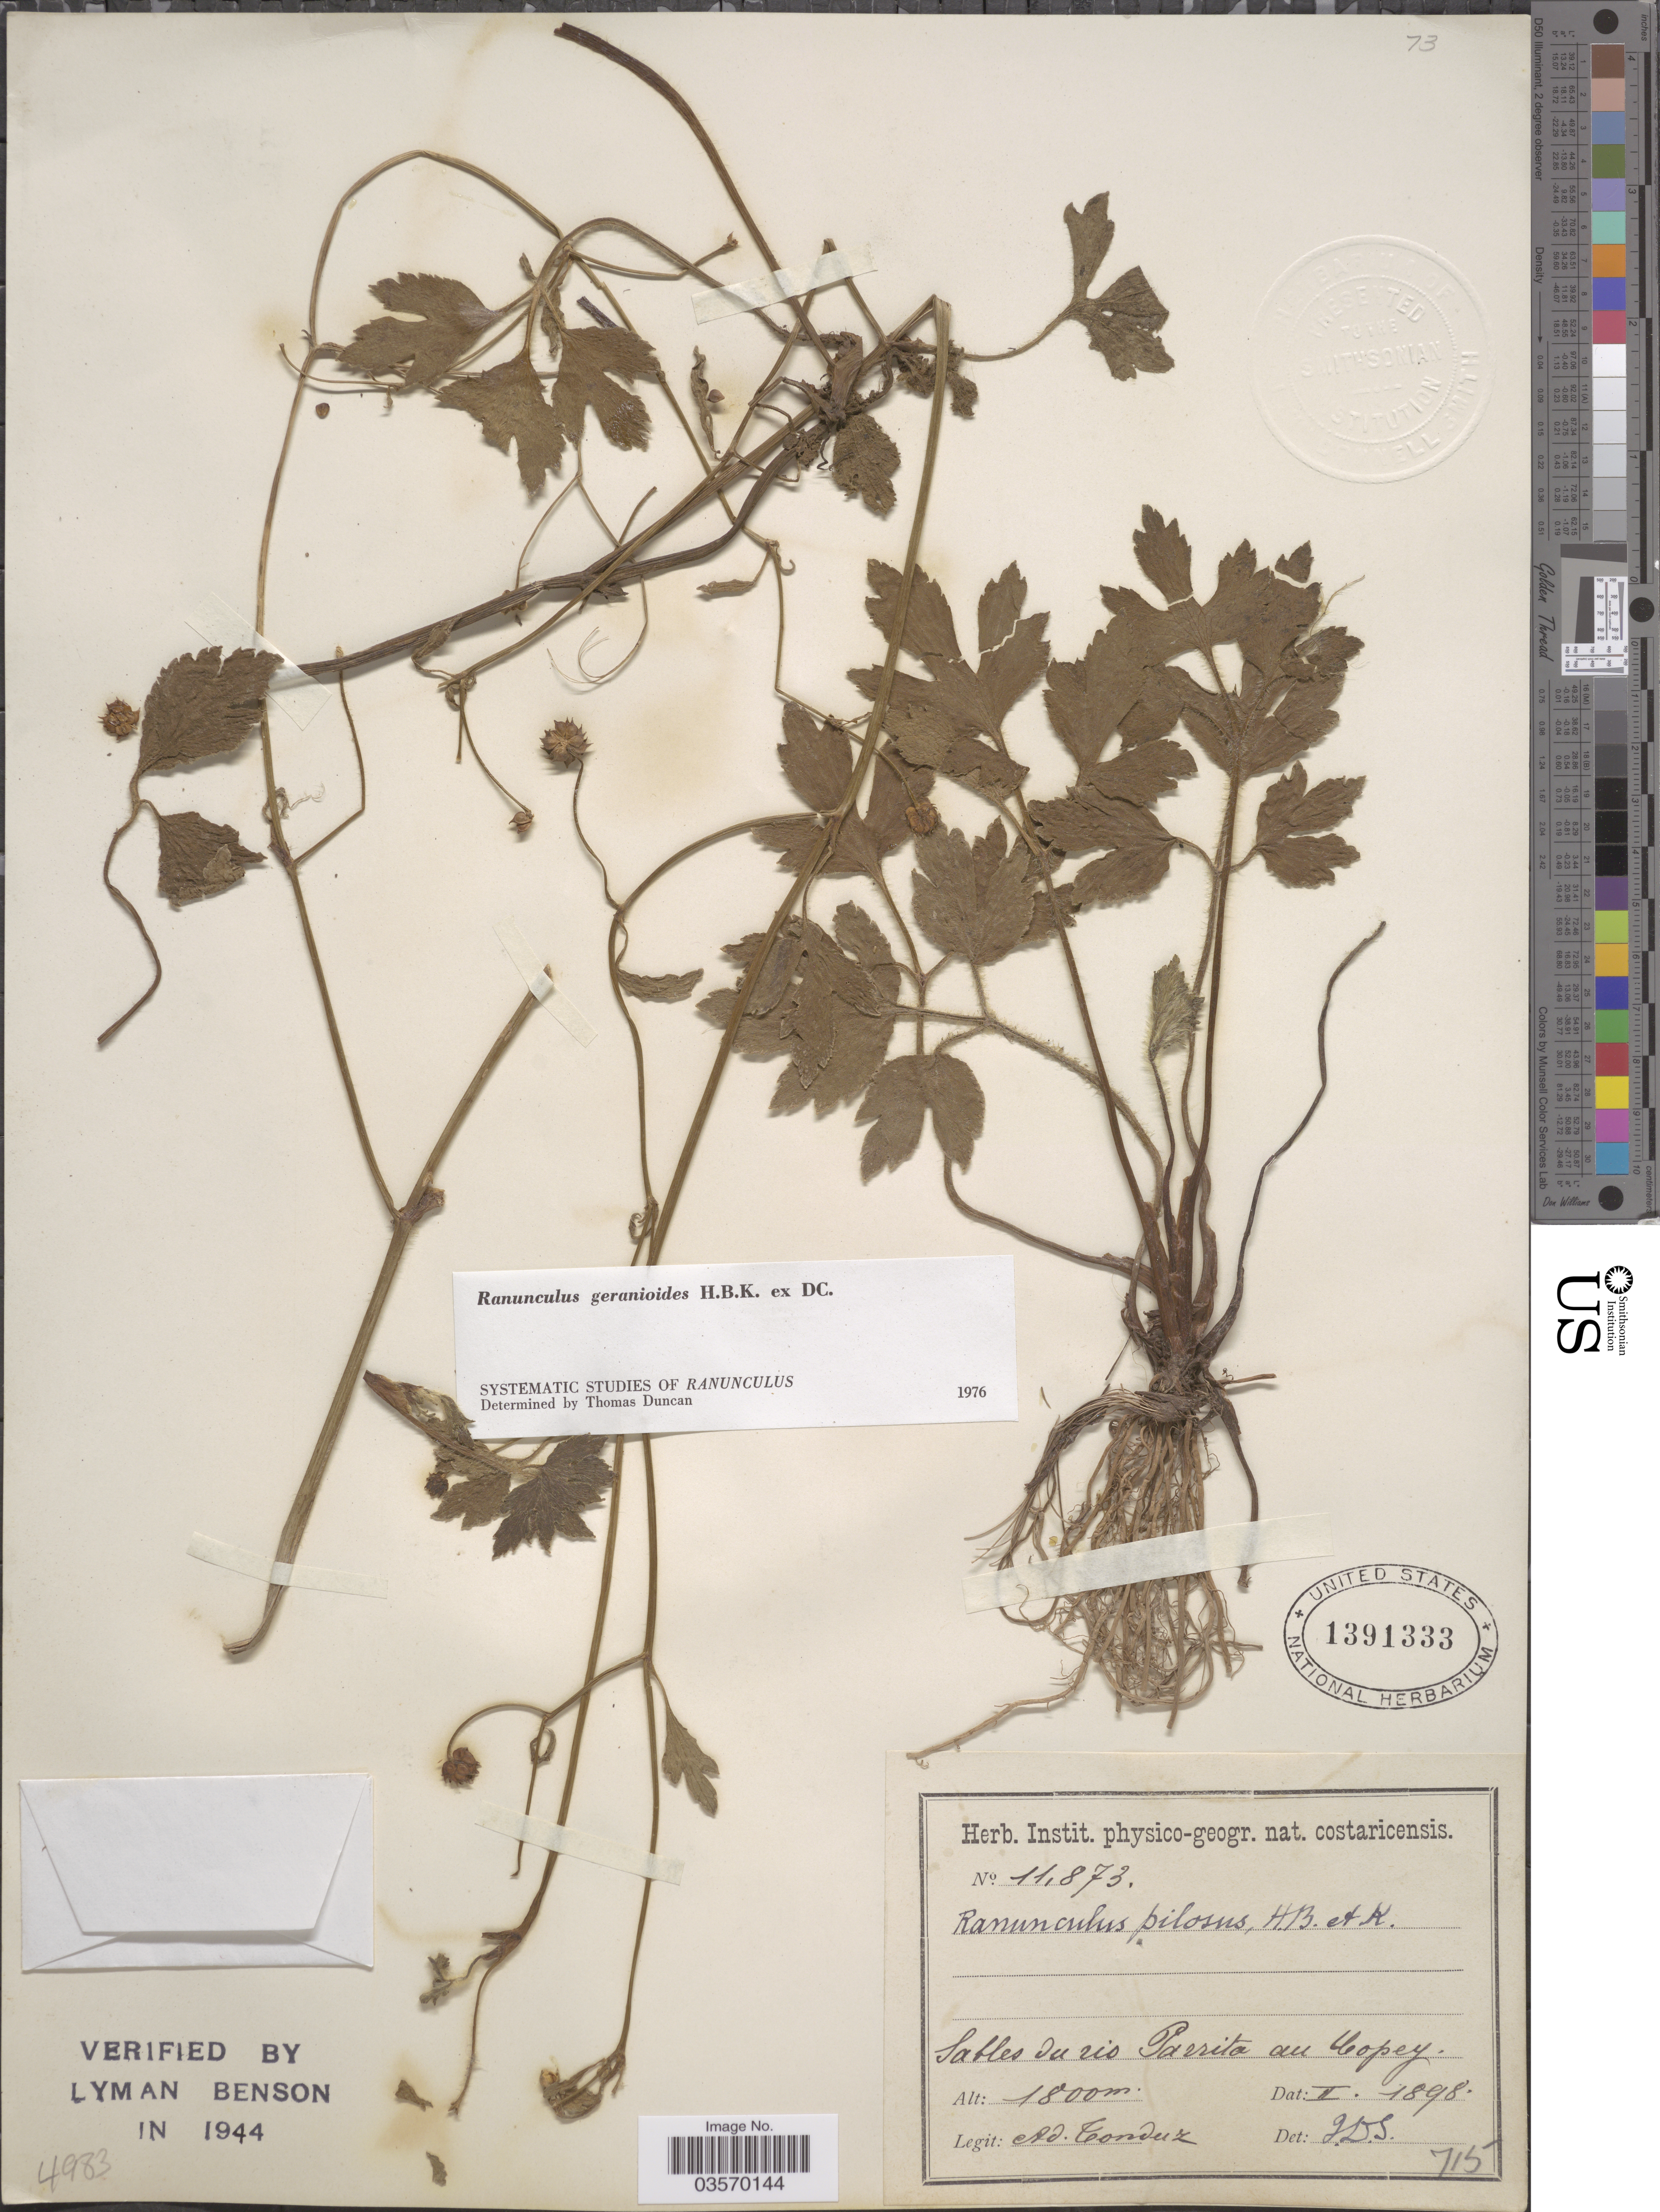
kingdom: Plantae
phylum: Tracheophyta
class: Magnoliopsida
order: Ranunculales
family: Ranunculaceae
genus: Ranunculus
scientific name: Ranunculus geranioides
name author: Humb. et al. ex DC.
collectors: A. Tonduz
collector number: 11873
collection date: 1898-02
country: Costa Rica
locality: Sables du rio Parrita au Copey.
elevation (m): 1800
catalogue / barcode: US 1391333